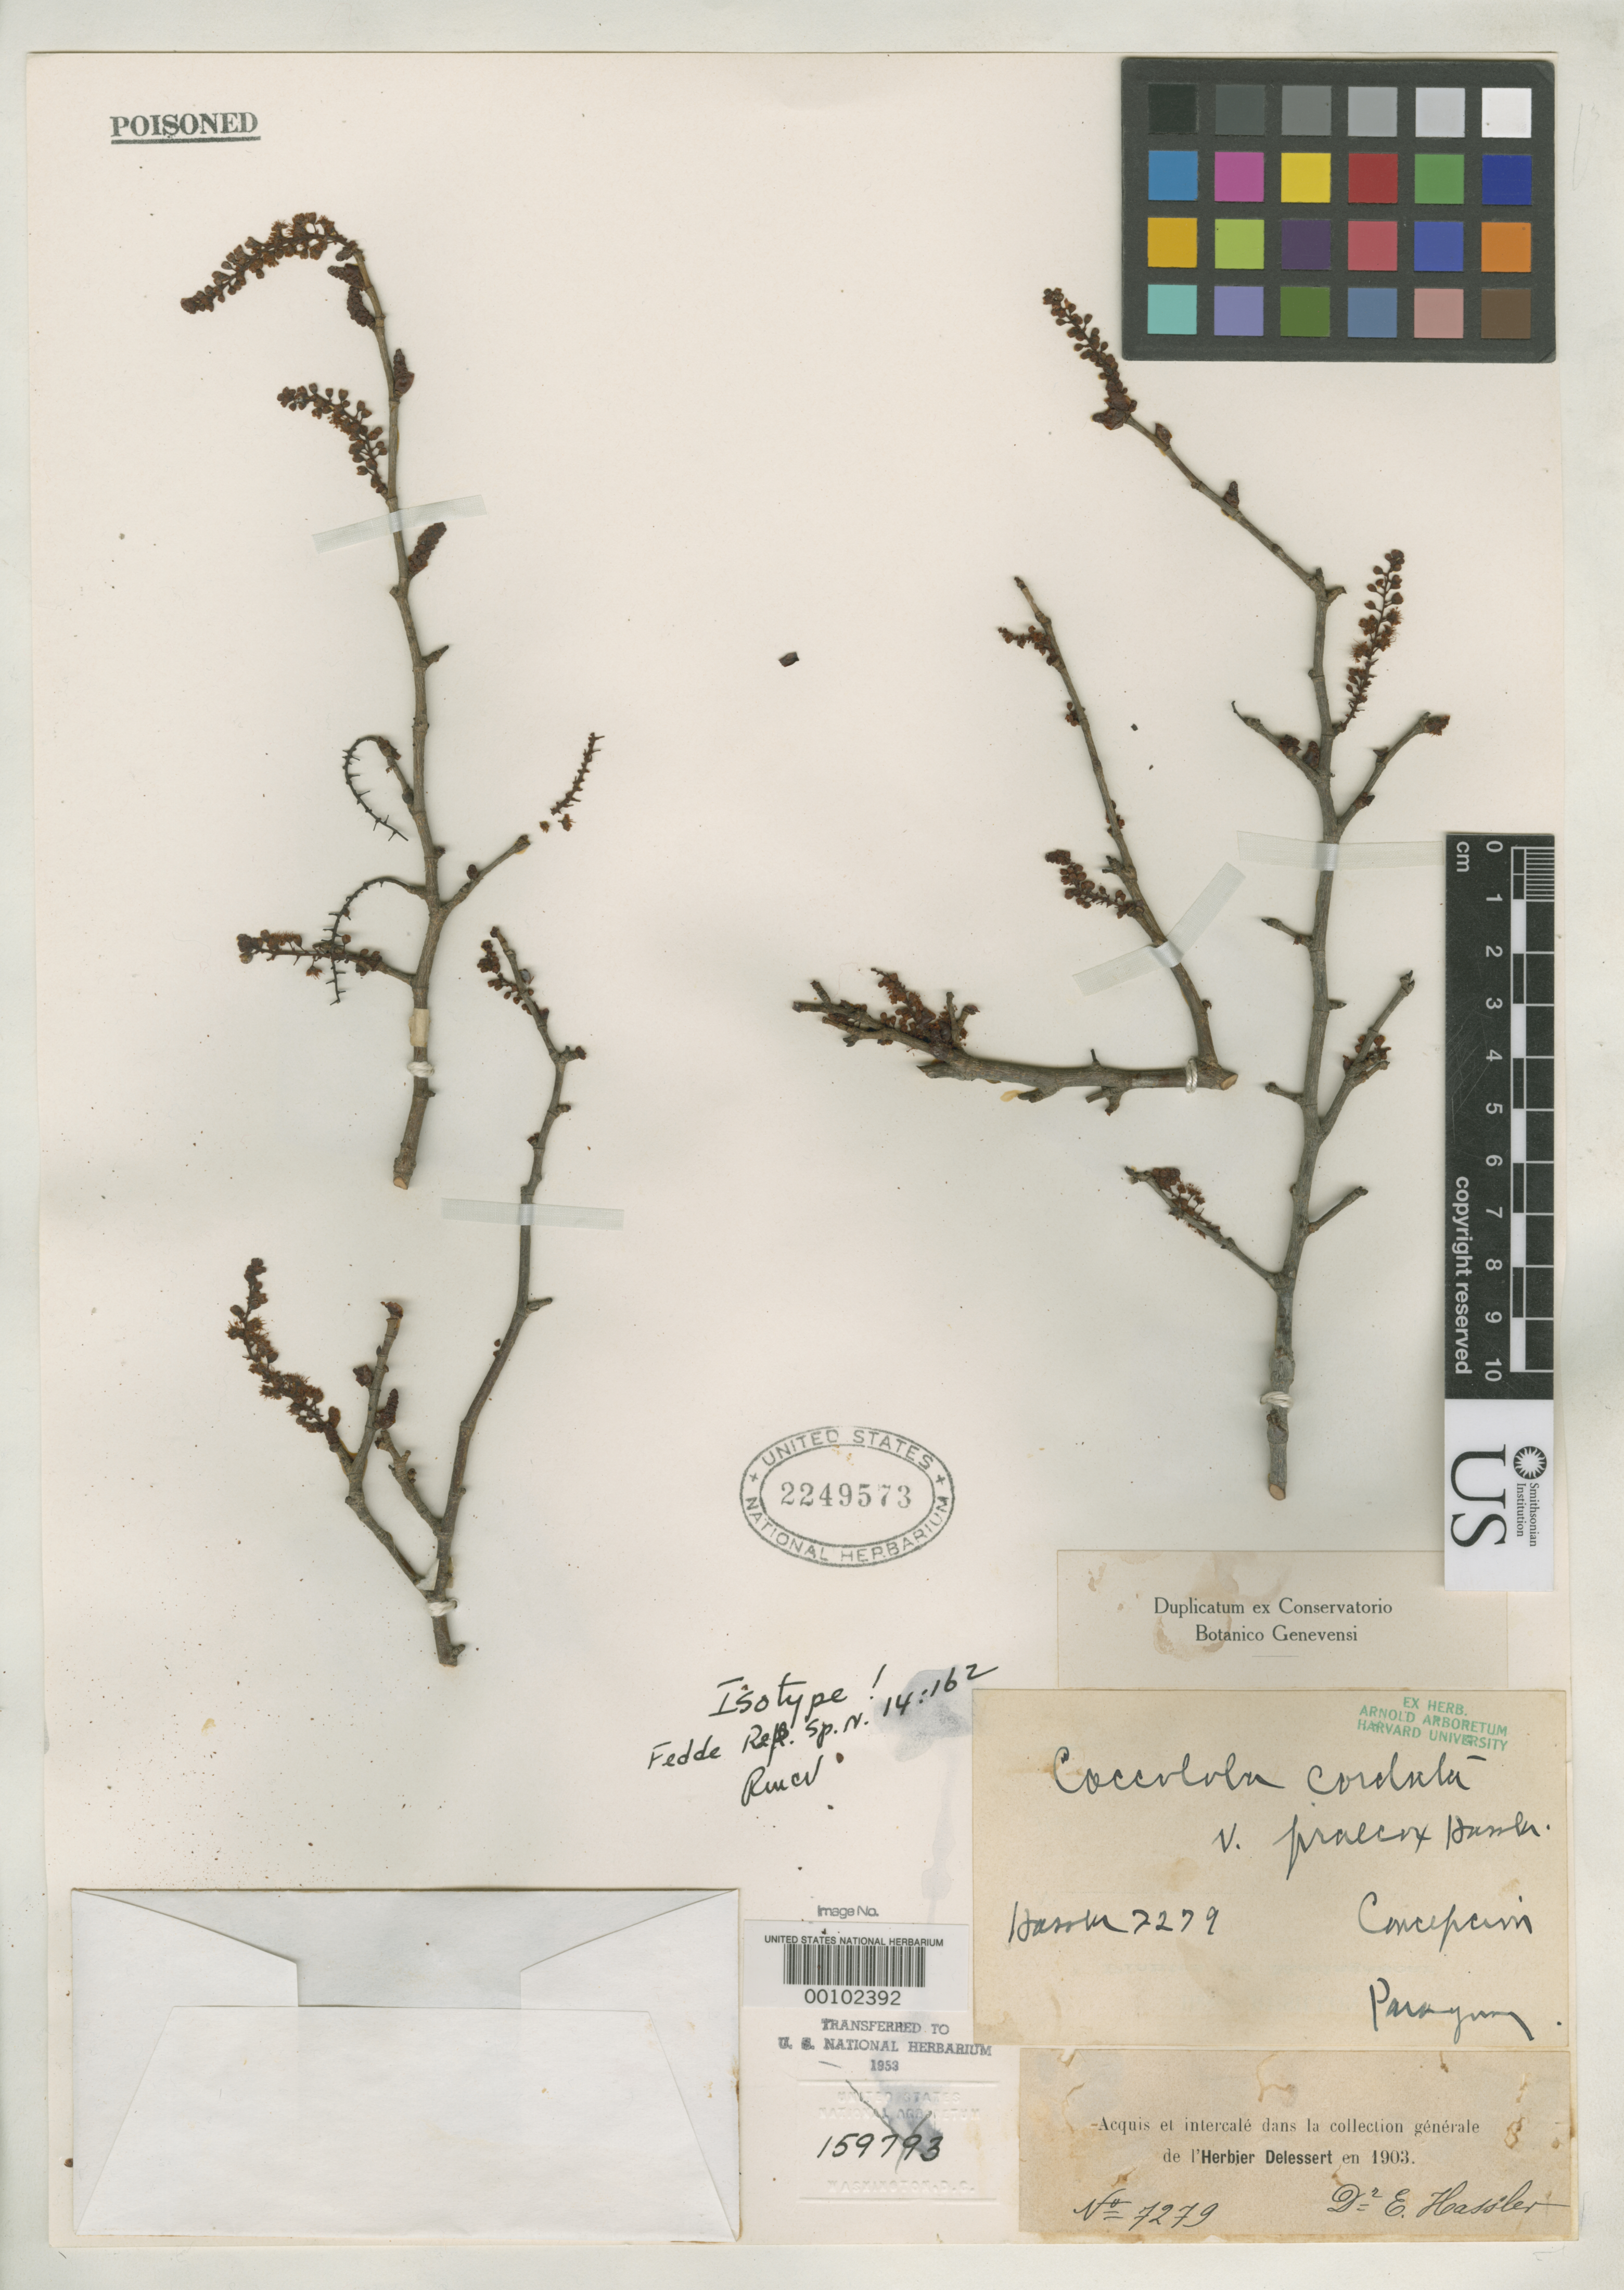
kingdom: Plantae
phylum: Tracheophyta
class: Magnoliopsida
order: Caryophyllales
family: Polygonaceae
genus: Coccoloba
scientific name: Coccoloba cordata var. praecox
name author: Hassl.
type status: Isotype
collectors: E. Hassler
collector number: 7279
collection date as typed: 1903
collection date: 1903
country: Paraguay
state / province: Concepción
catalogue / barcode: US 2249673